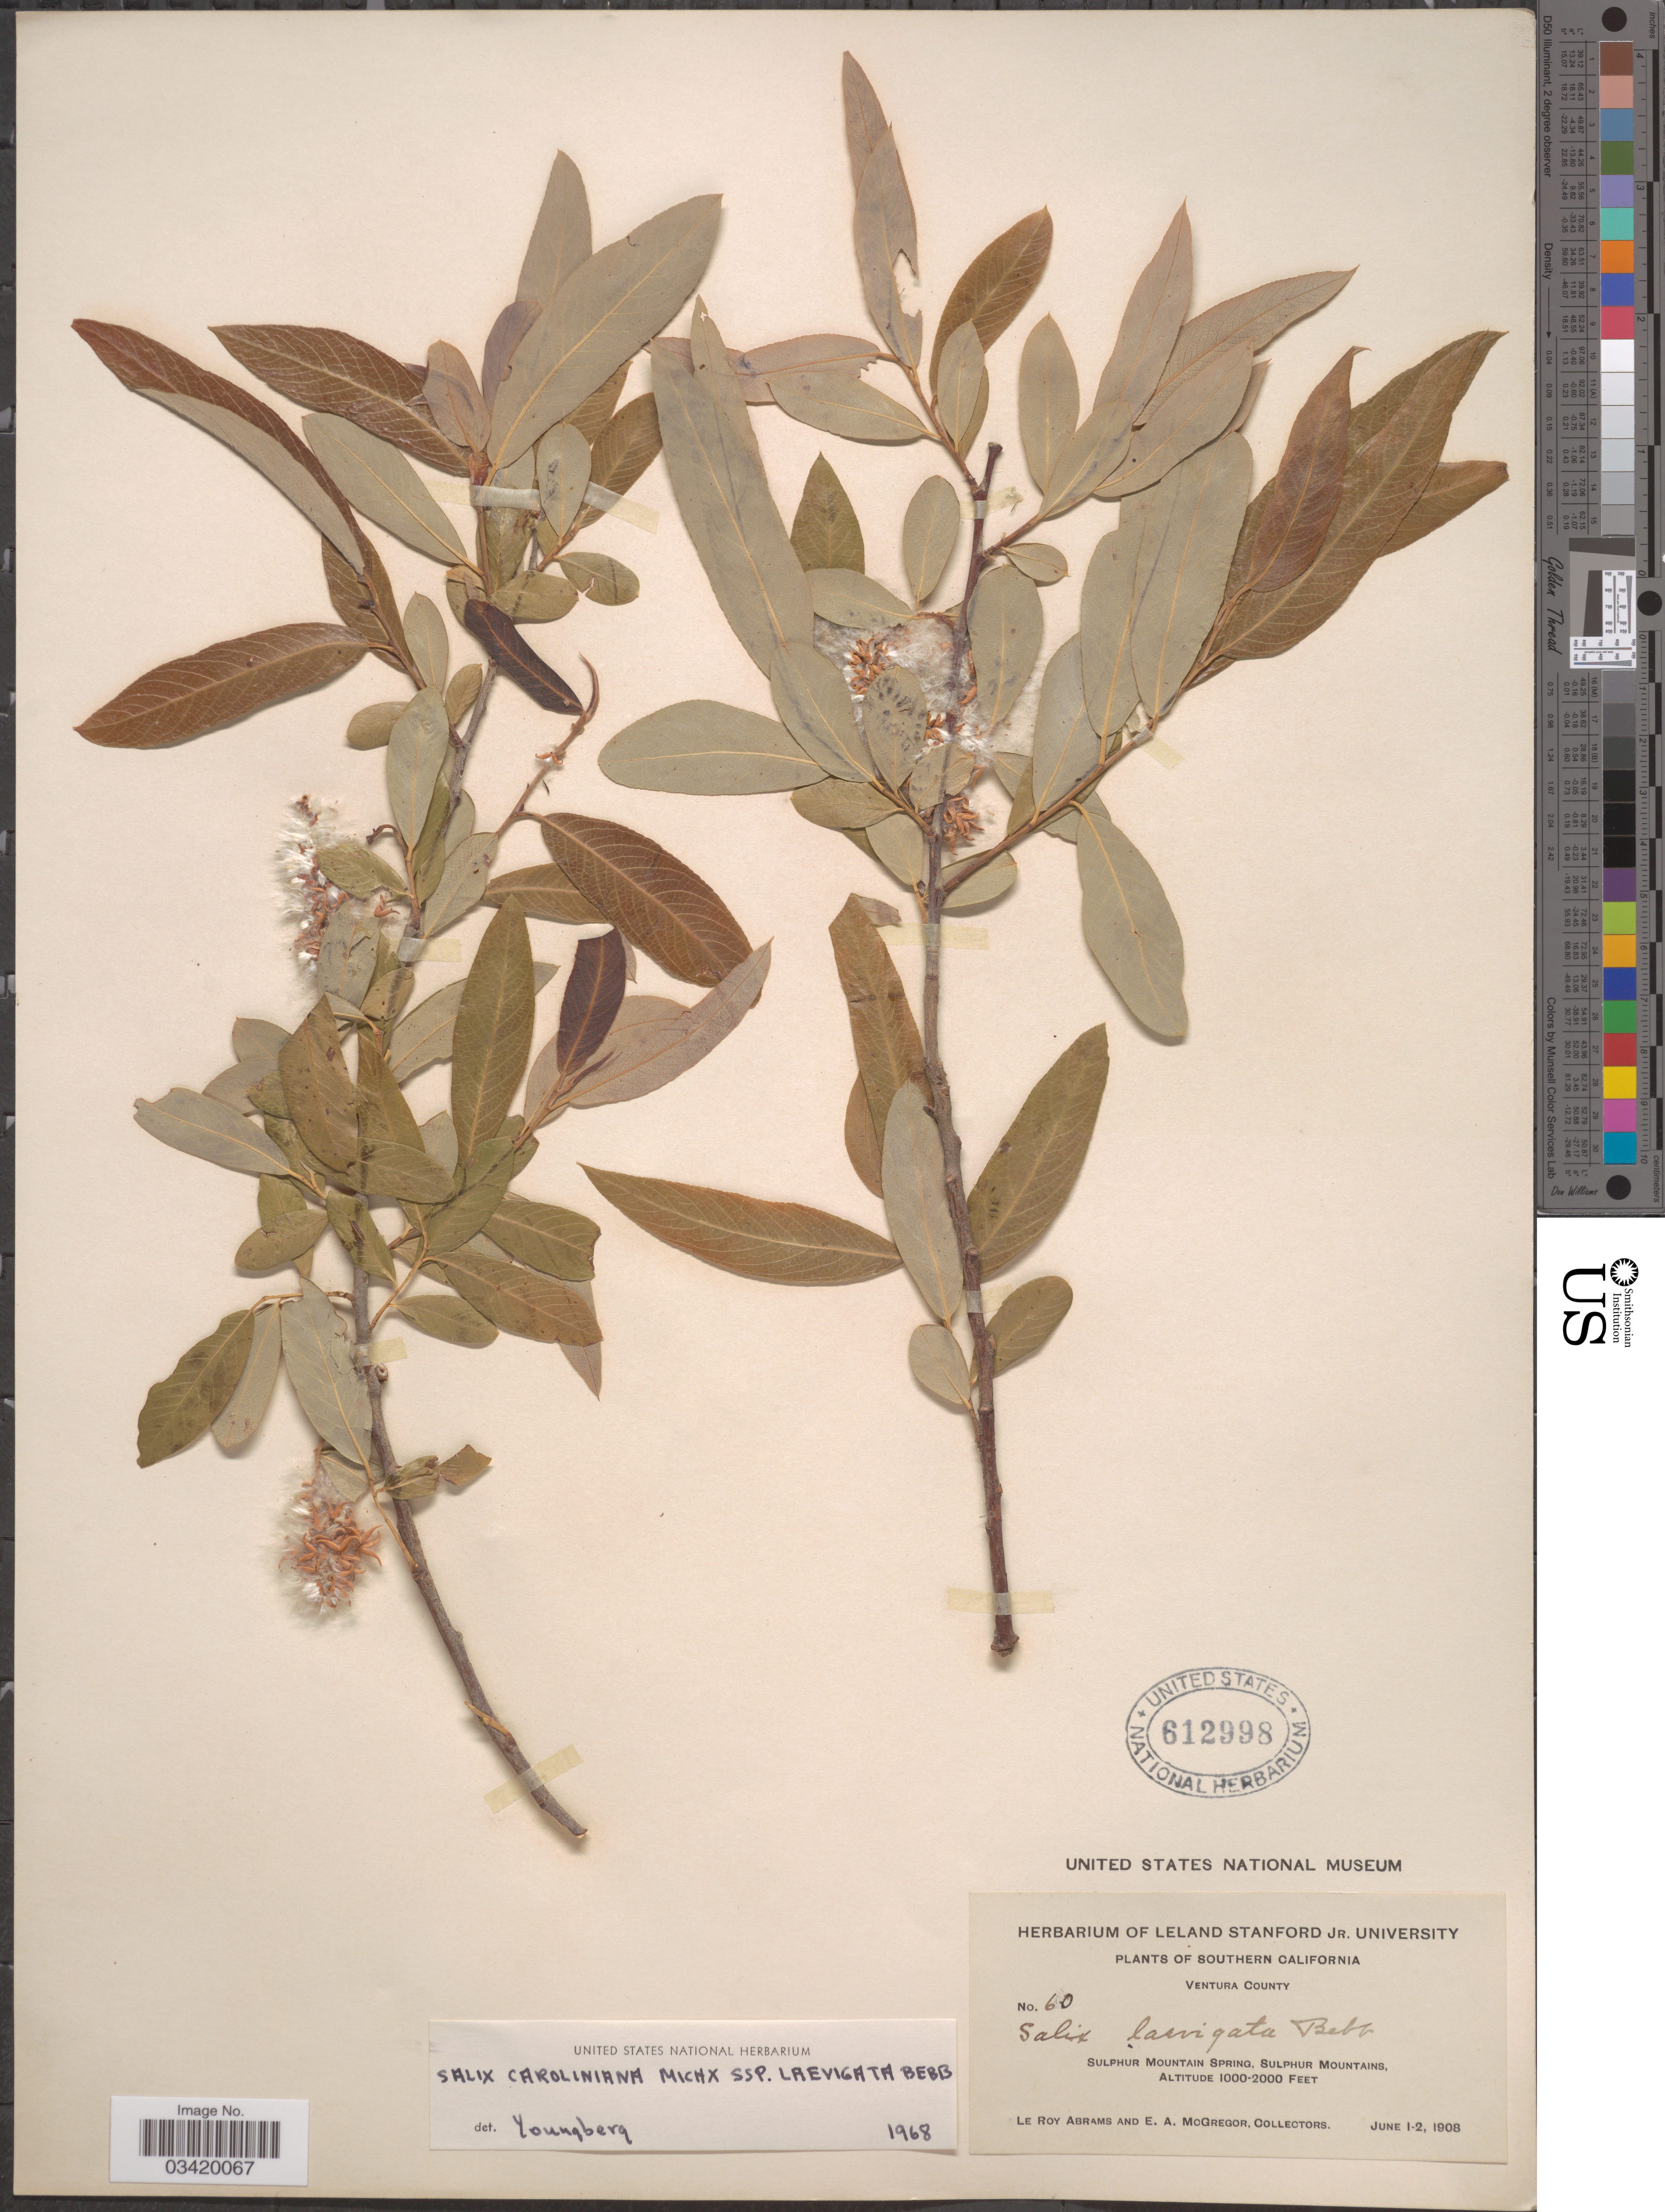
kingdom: Plantae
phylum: Tracheophyta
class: Magnoliopsida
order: Malpighiales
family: Salicaceae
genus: Salix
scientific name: Salix caroliniana subsp. laevigata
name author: Bebb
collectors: L. Abrams & E. A. McGregor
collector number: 60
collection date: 1908-06-01/1908-06-02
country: United States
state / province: California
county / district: Ventura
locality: Southern California. Ventura County. Sulphur Mountain Spring, Sulphur Mountains.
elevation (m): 305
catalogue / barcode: US 612998